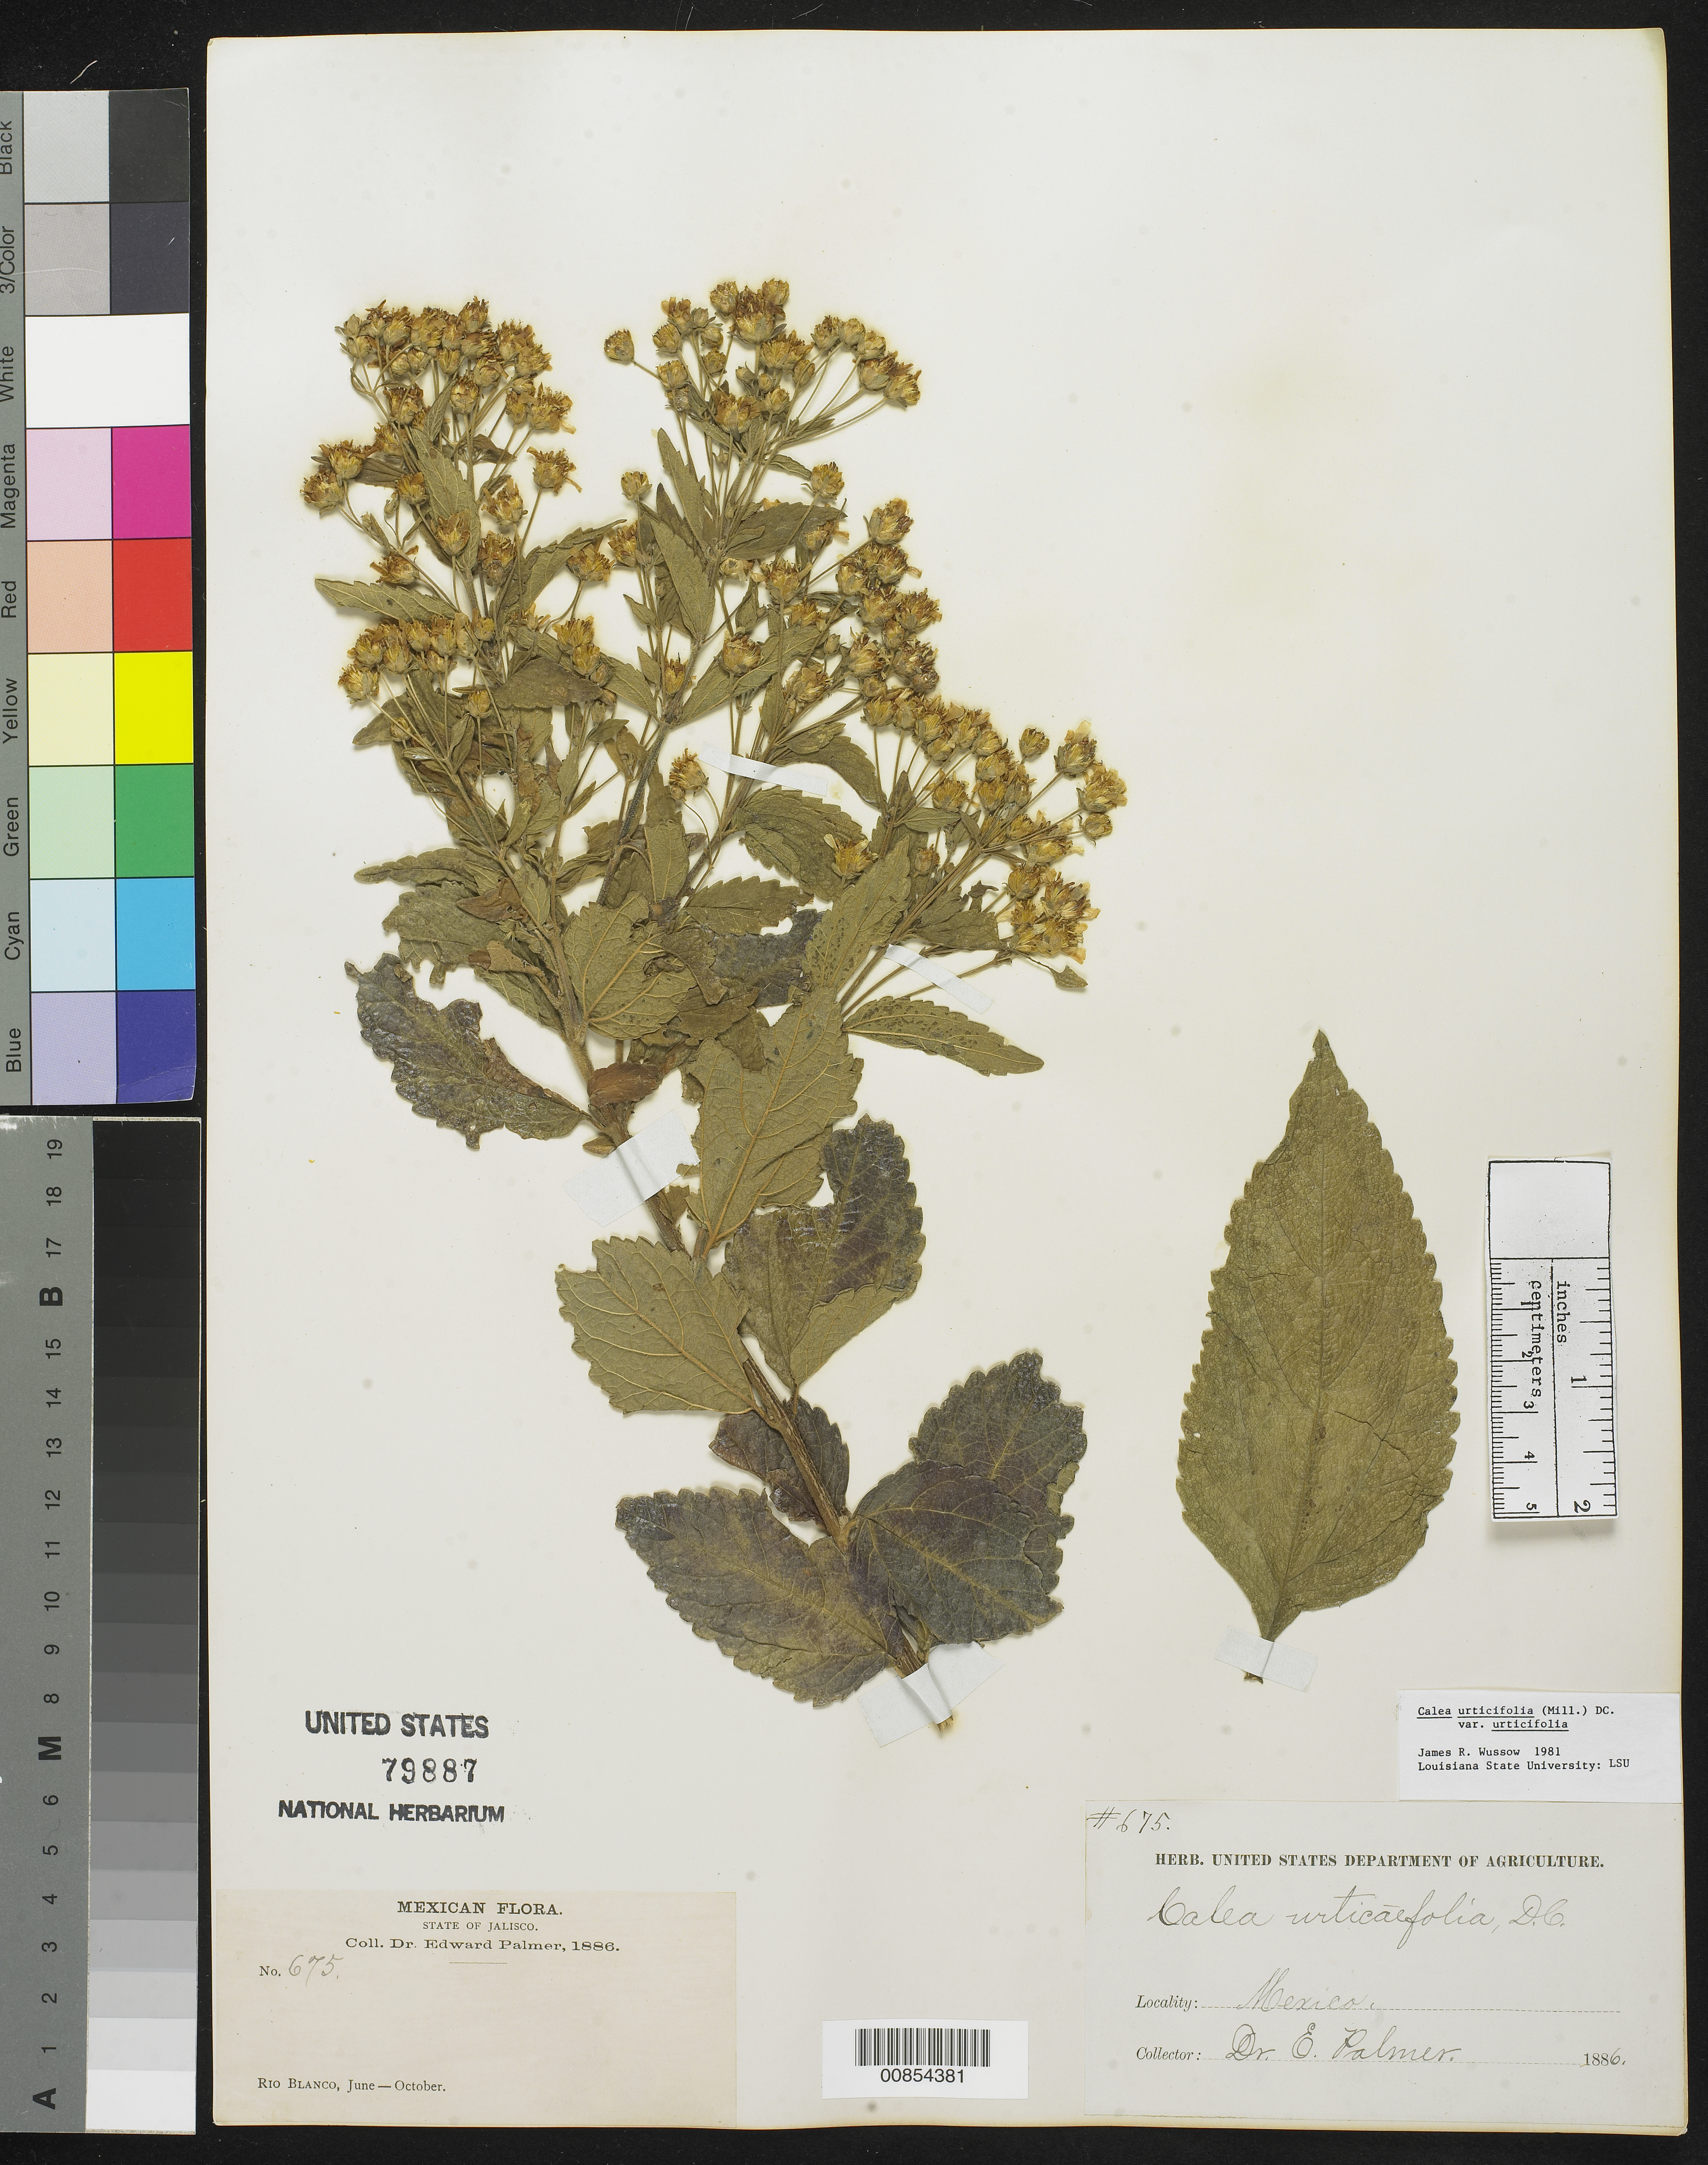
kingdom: Plantae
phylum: Tracheophyta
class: Magnoliopsida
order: Asterales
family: Asteraceae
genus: Calea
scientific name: Calea urticifolia var. urticifolia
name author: (Mill.) DC.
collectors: E. Palmer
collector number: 675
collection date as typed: Jun 1886 to -- Oct 1886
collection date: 1886-06/1886-10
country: Mexico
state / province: Jalisco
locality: Rio Blanco, Jalisco.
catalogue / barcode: US 79887